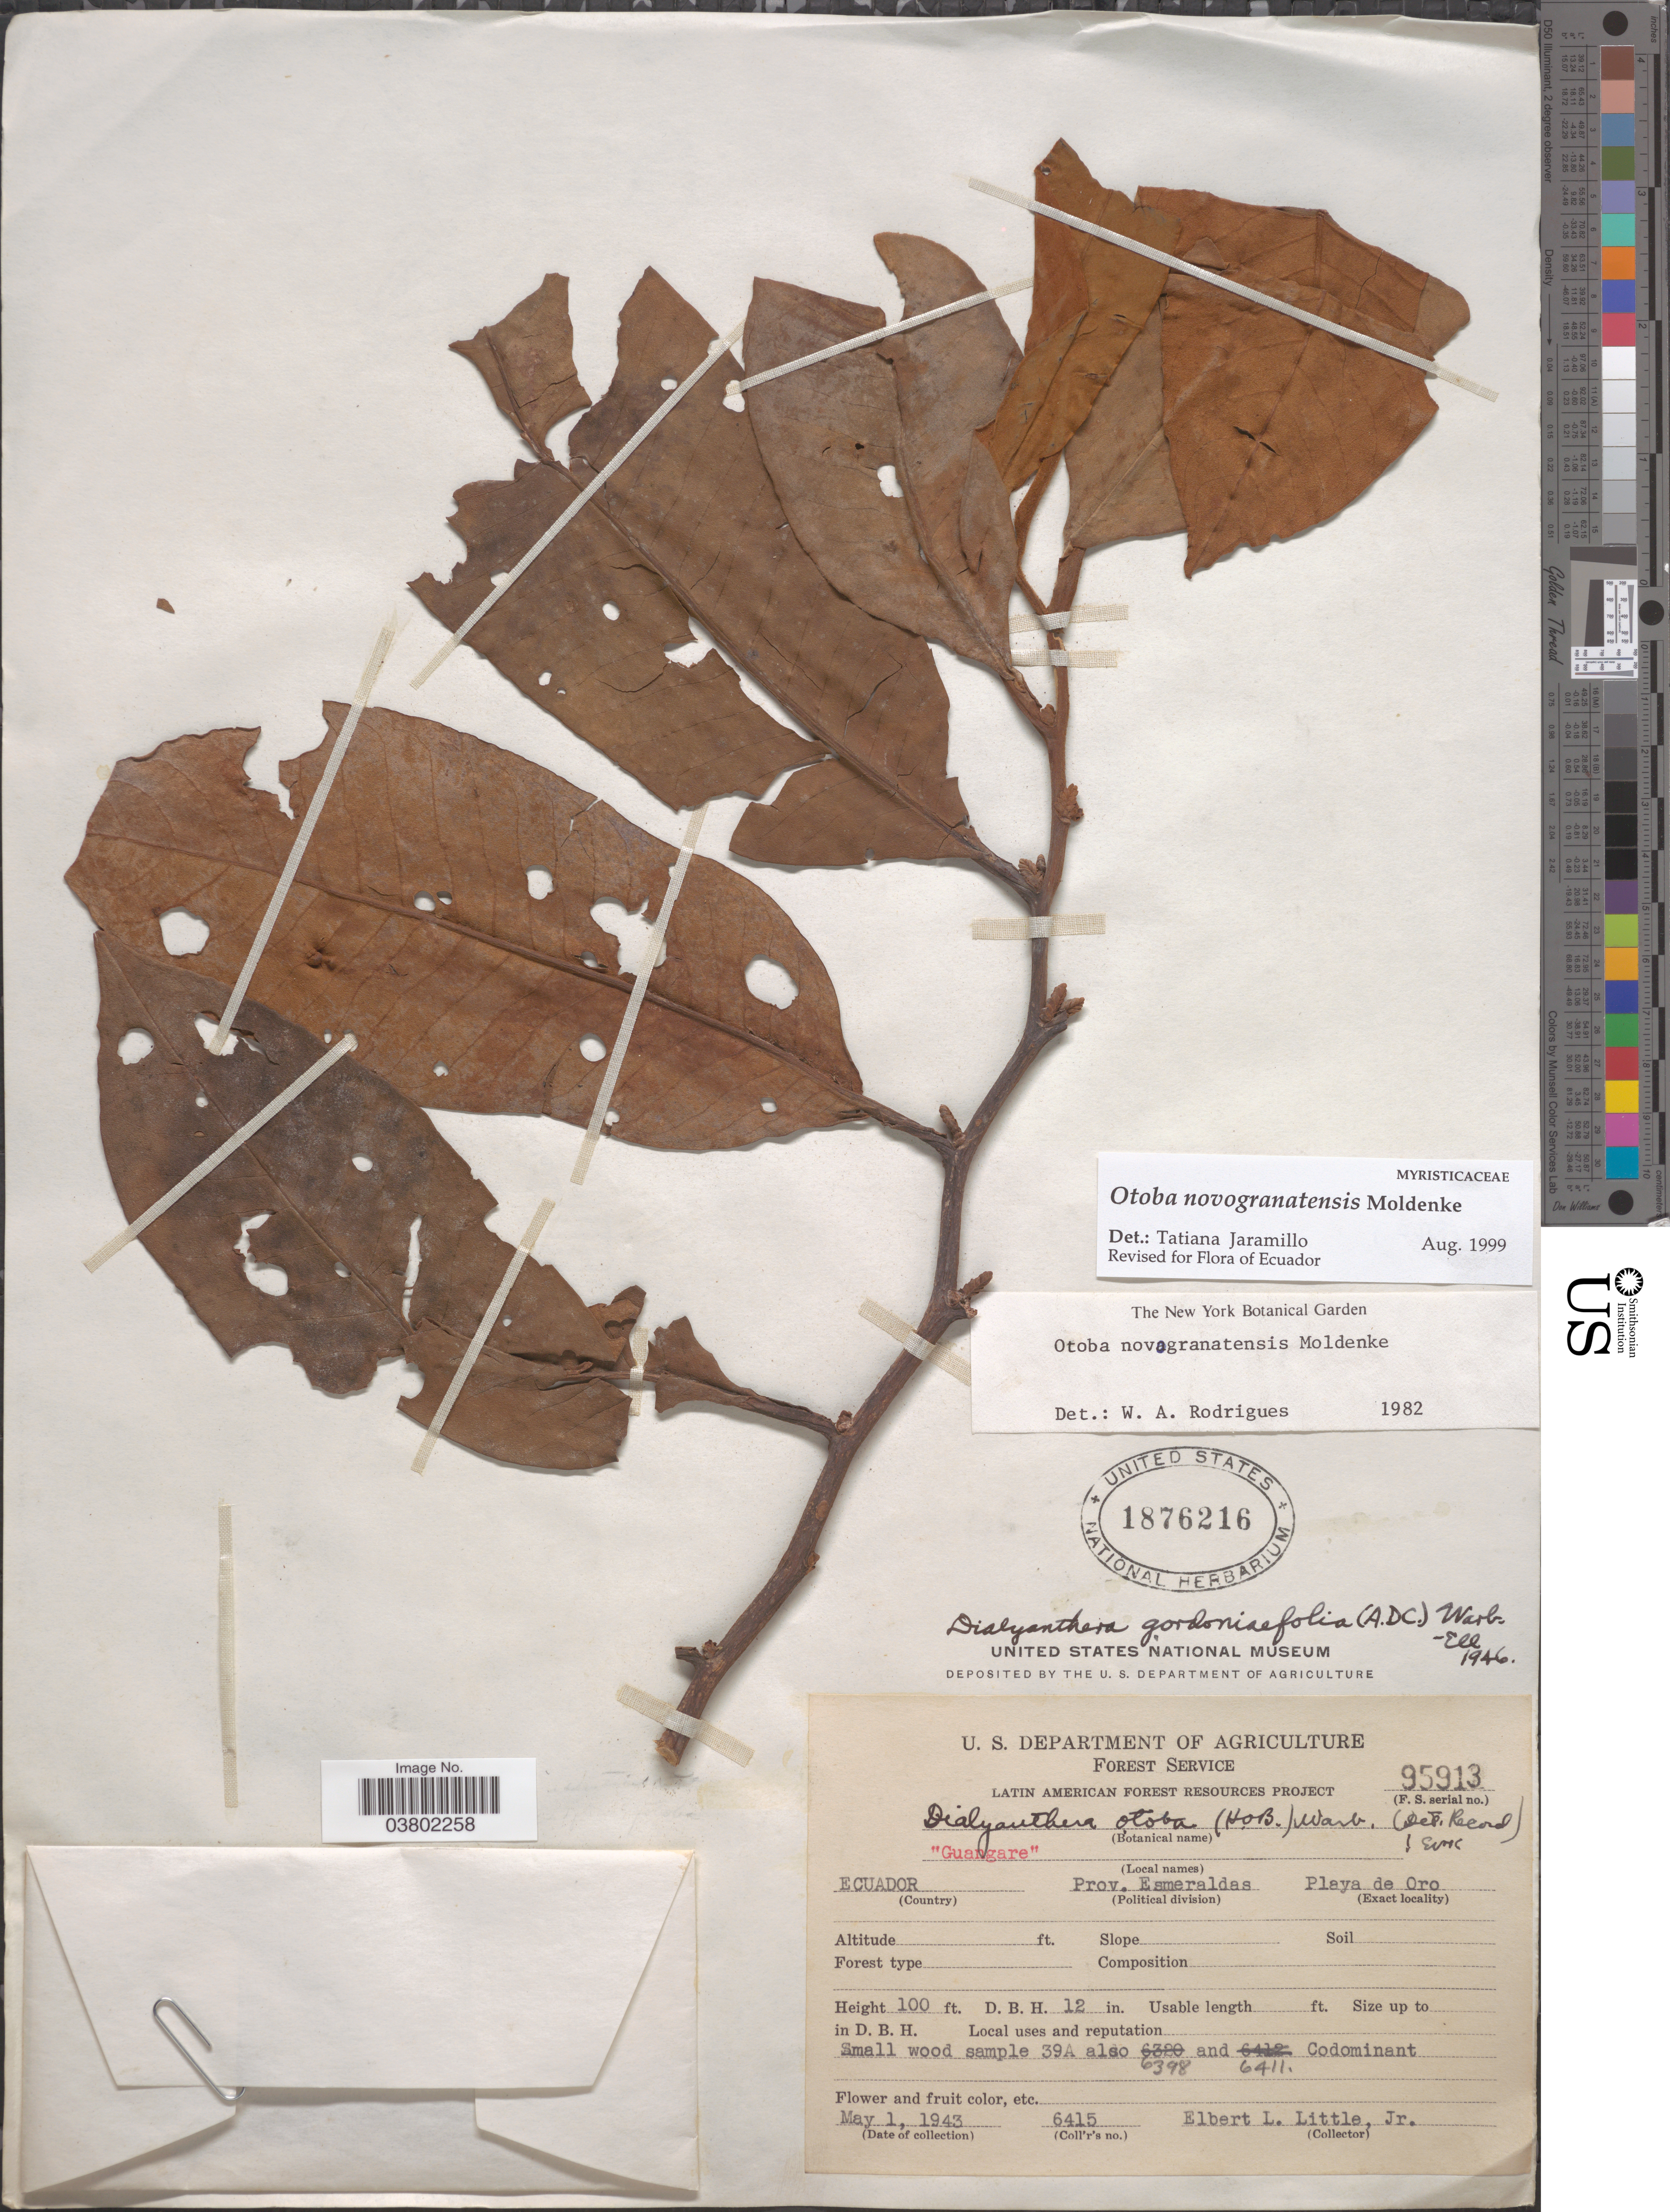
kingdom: Plantae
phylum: Tracheophyta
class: Magnoliopsida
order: Magnoliales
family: Myristicaceae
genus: Otoba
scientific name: Otoba novogranatensis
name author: Moldenke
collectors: E. L. Little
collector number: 6415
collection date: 1943-05-01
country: Ecuador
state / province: Esmeraldas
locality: Playa de Oro.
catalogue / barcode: US 1876216